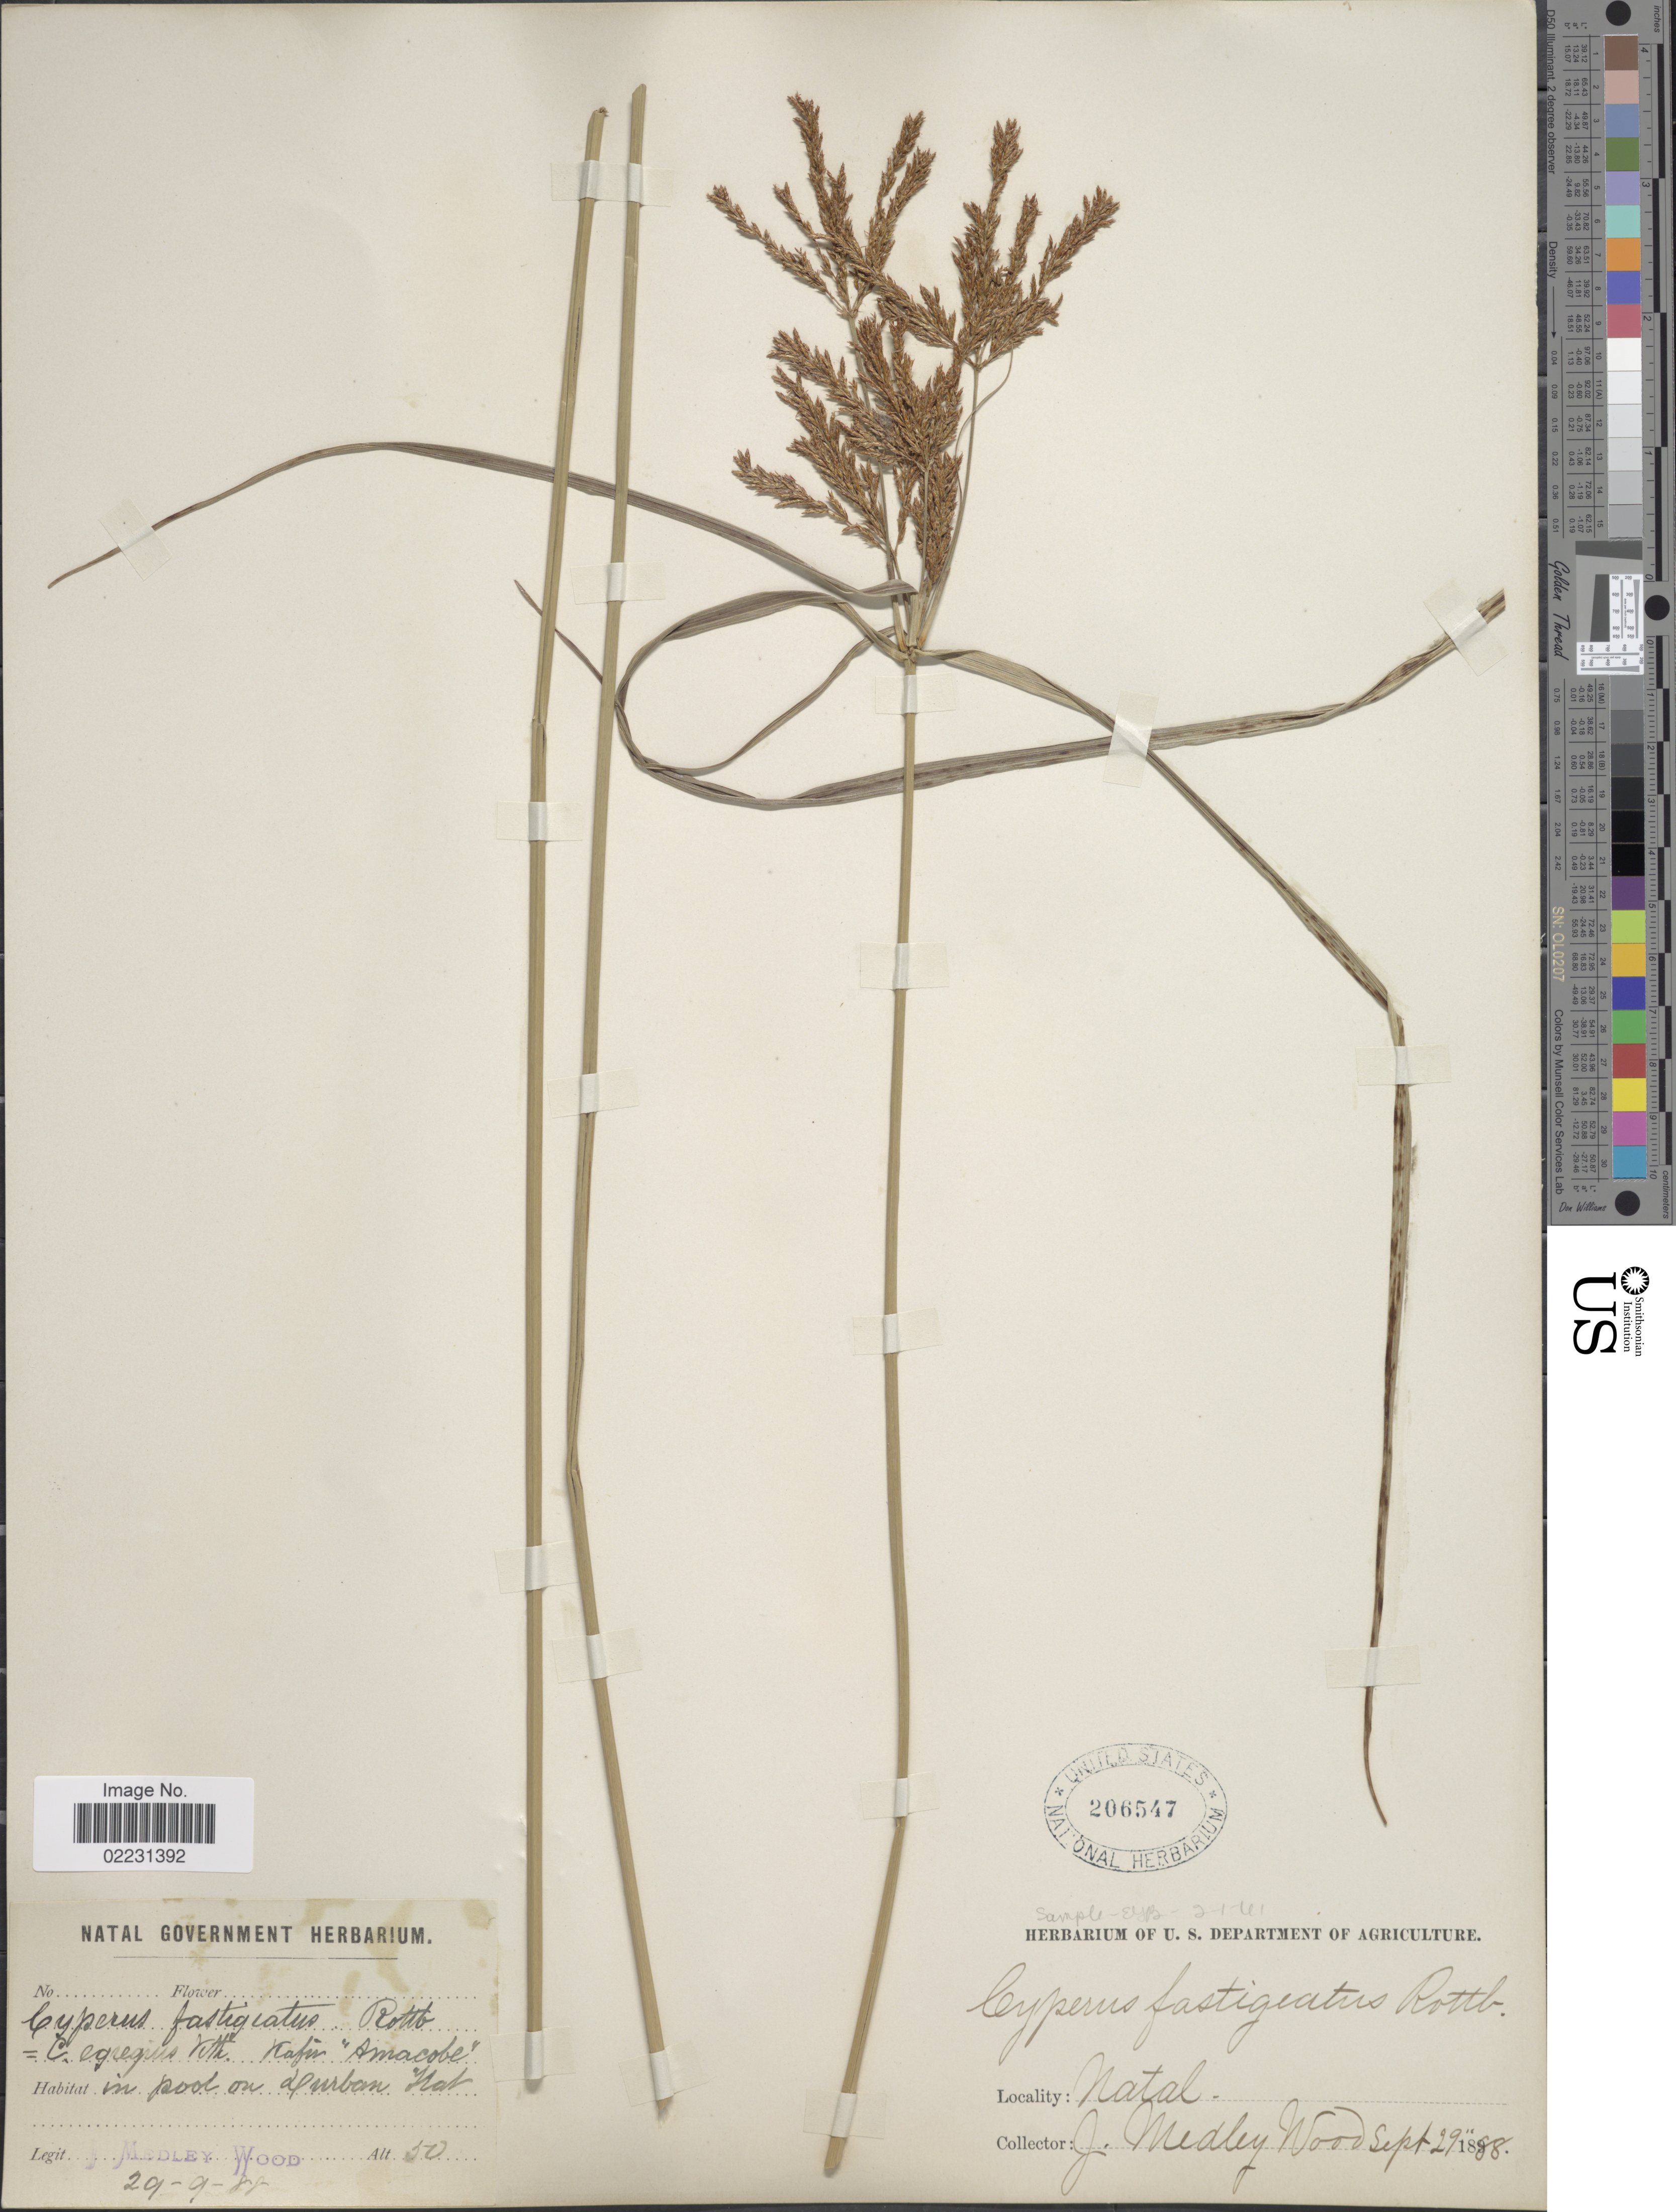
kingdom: Plantae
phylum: Tracheophyta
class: Liliopsida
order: Poales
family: Cyperaceae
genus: Cyperus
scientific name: Cyperus fastigiatus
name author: Rottb.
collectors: J. Medley Wood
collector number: s.n,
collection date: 1888-09-29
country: South Africa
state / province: KwaZulu-Natal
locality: Natal. In pool on Durban Flat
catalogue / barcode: US 206547